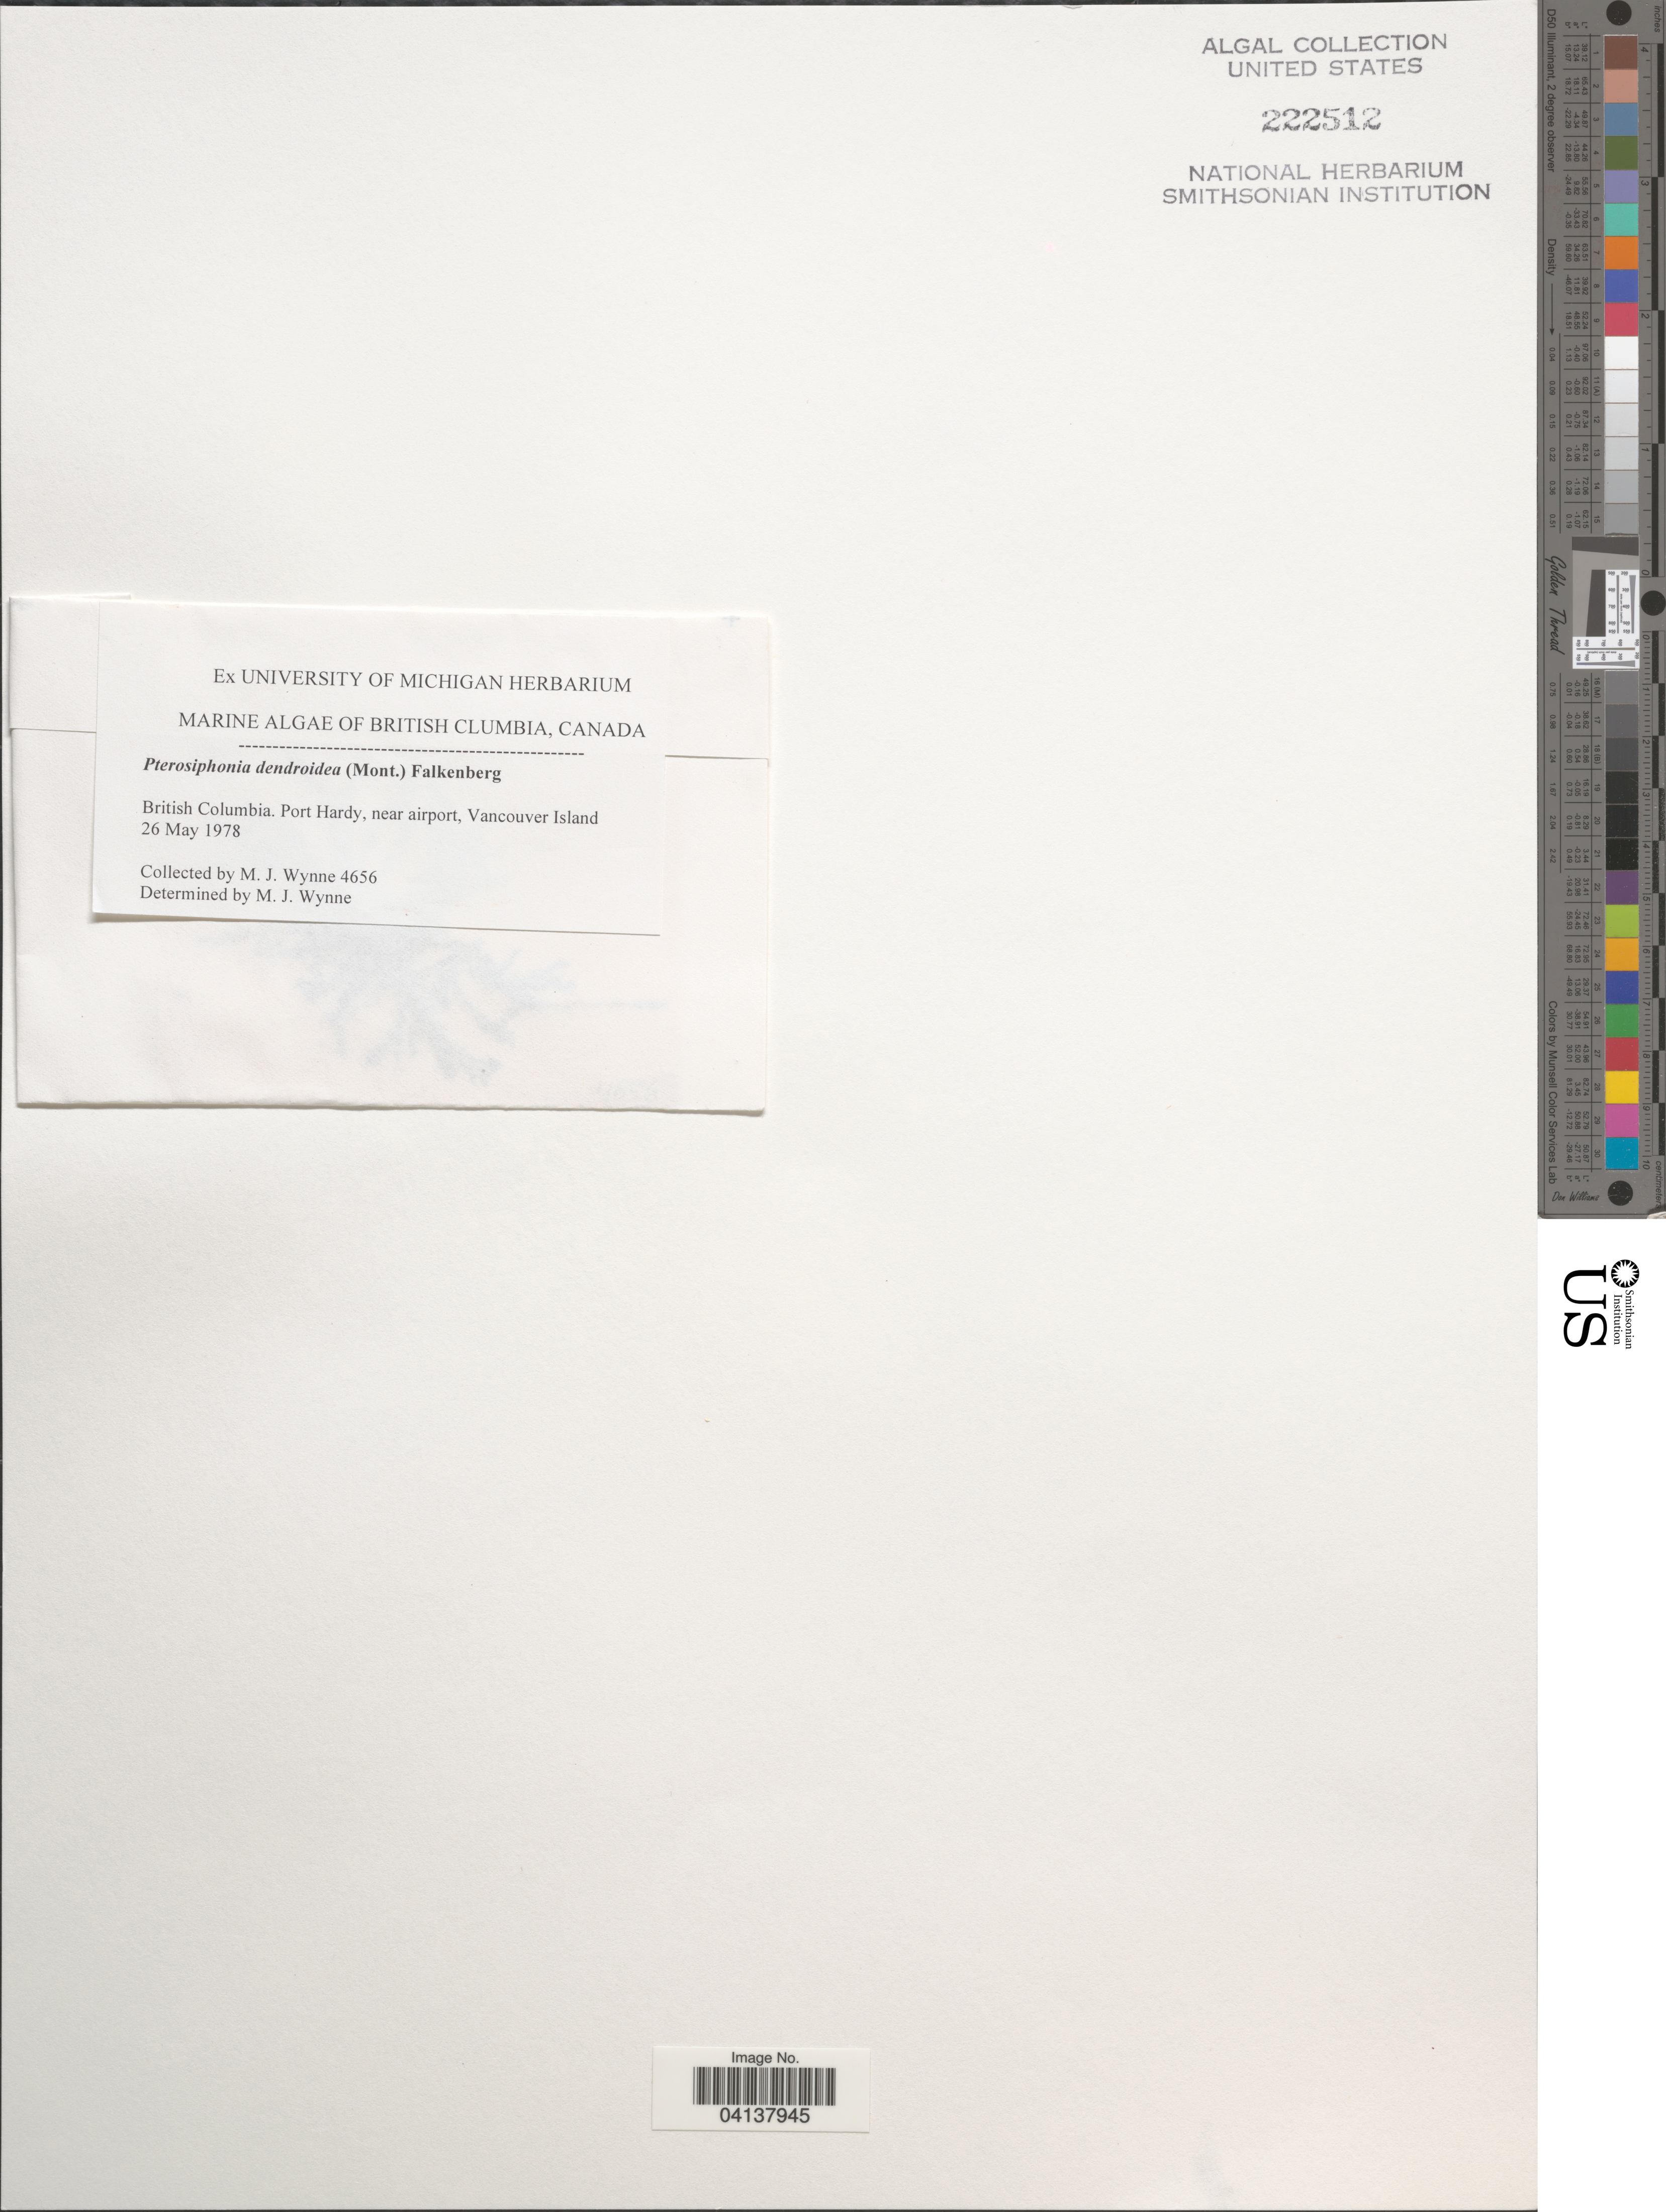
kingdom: Plantae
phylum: Rhodophyta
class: Florideophyceae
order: Ceramiales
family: Rhodomelaceae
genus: Symphyocladiella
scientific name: Symphyocladiella dendroidea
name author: (Montagne) Bustamante et al.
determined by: Algae name updating Project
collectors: M.J. Wynne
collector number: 4656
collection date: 1978-05-26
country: Canada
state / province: British Columbia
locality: Port Hardy, near airport, Vancouver Island.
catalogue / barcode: US 222512